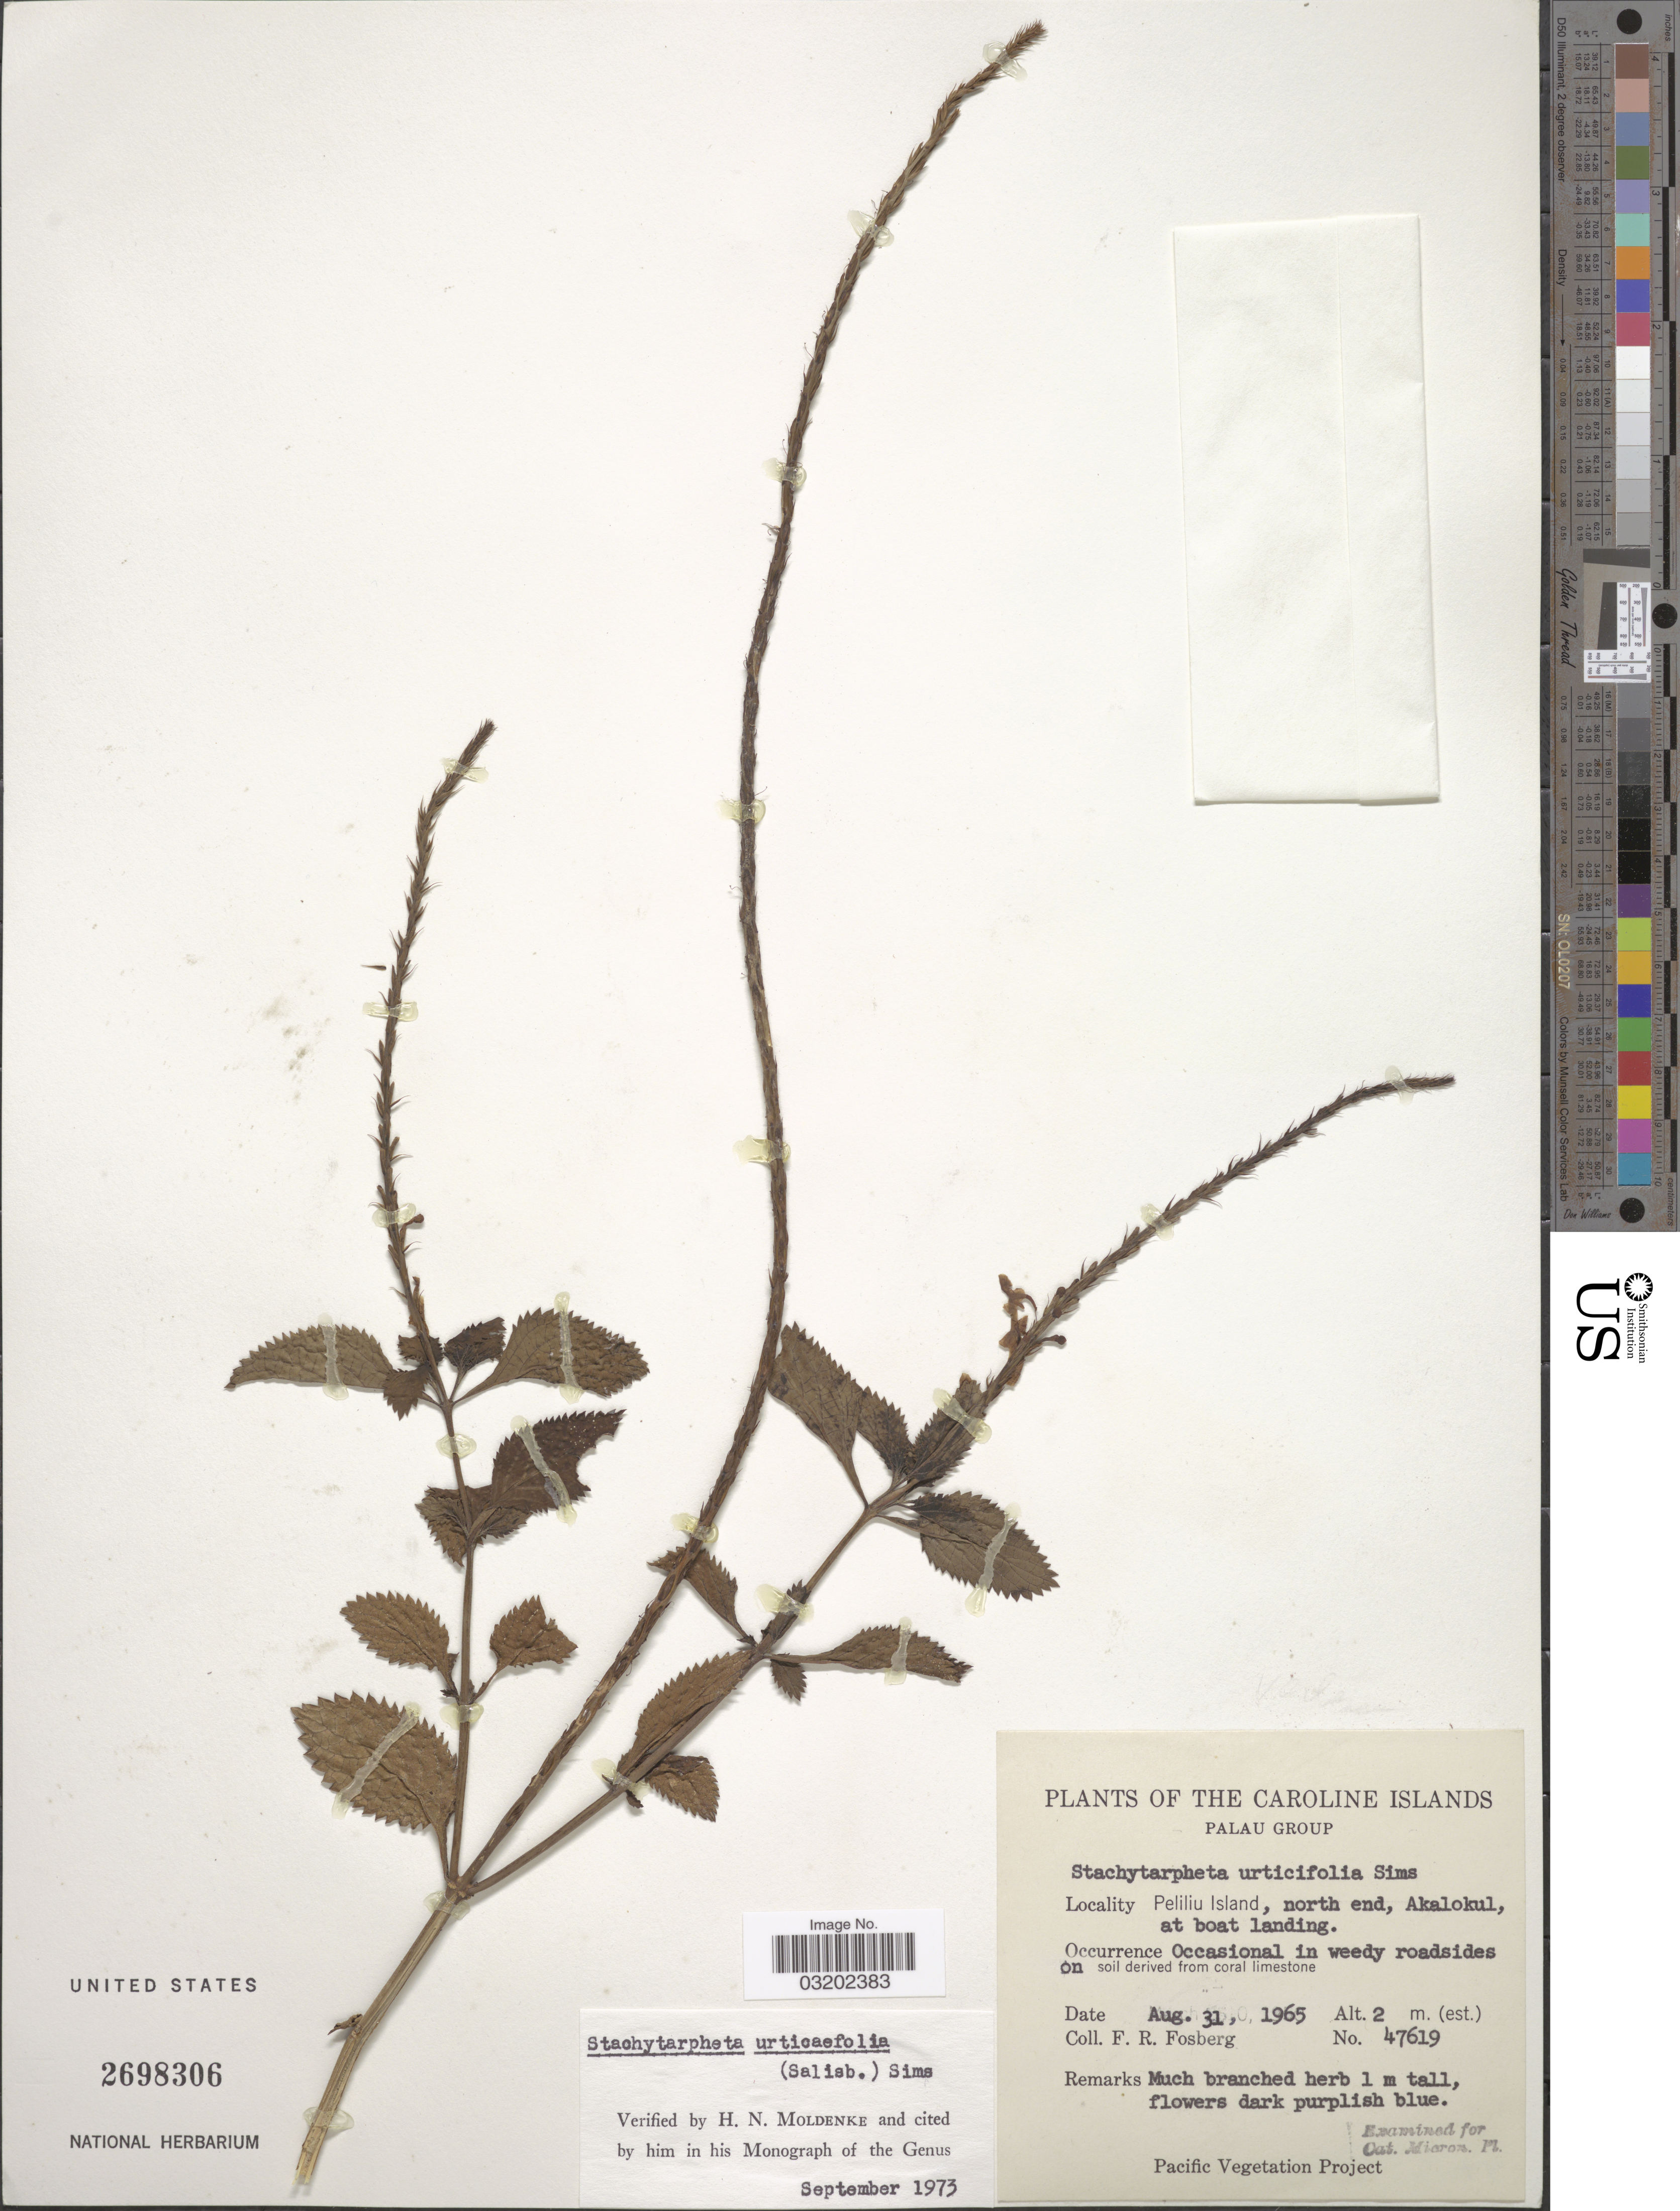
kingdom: Plantae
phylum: Tracheophyta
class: Magnoliopsida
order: Lamiales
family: Verbenaceae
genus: Stachytarpheta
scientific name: Stachytarpheta urticifolia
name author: Sims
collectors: F. R. Fosberg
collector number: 47619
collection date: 1965-08-31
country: Palau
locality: The Caroline Islands, Palau Group. Peliliu Island, north end, Akalokul, at boat landing.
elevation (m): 2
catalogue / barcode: US 2698306